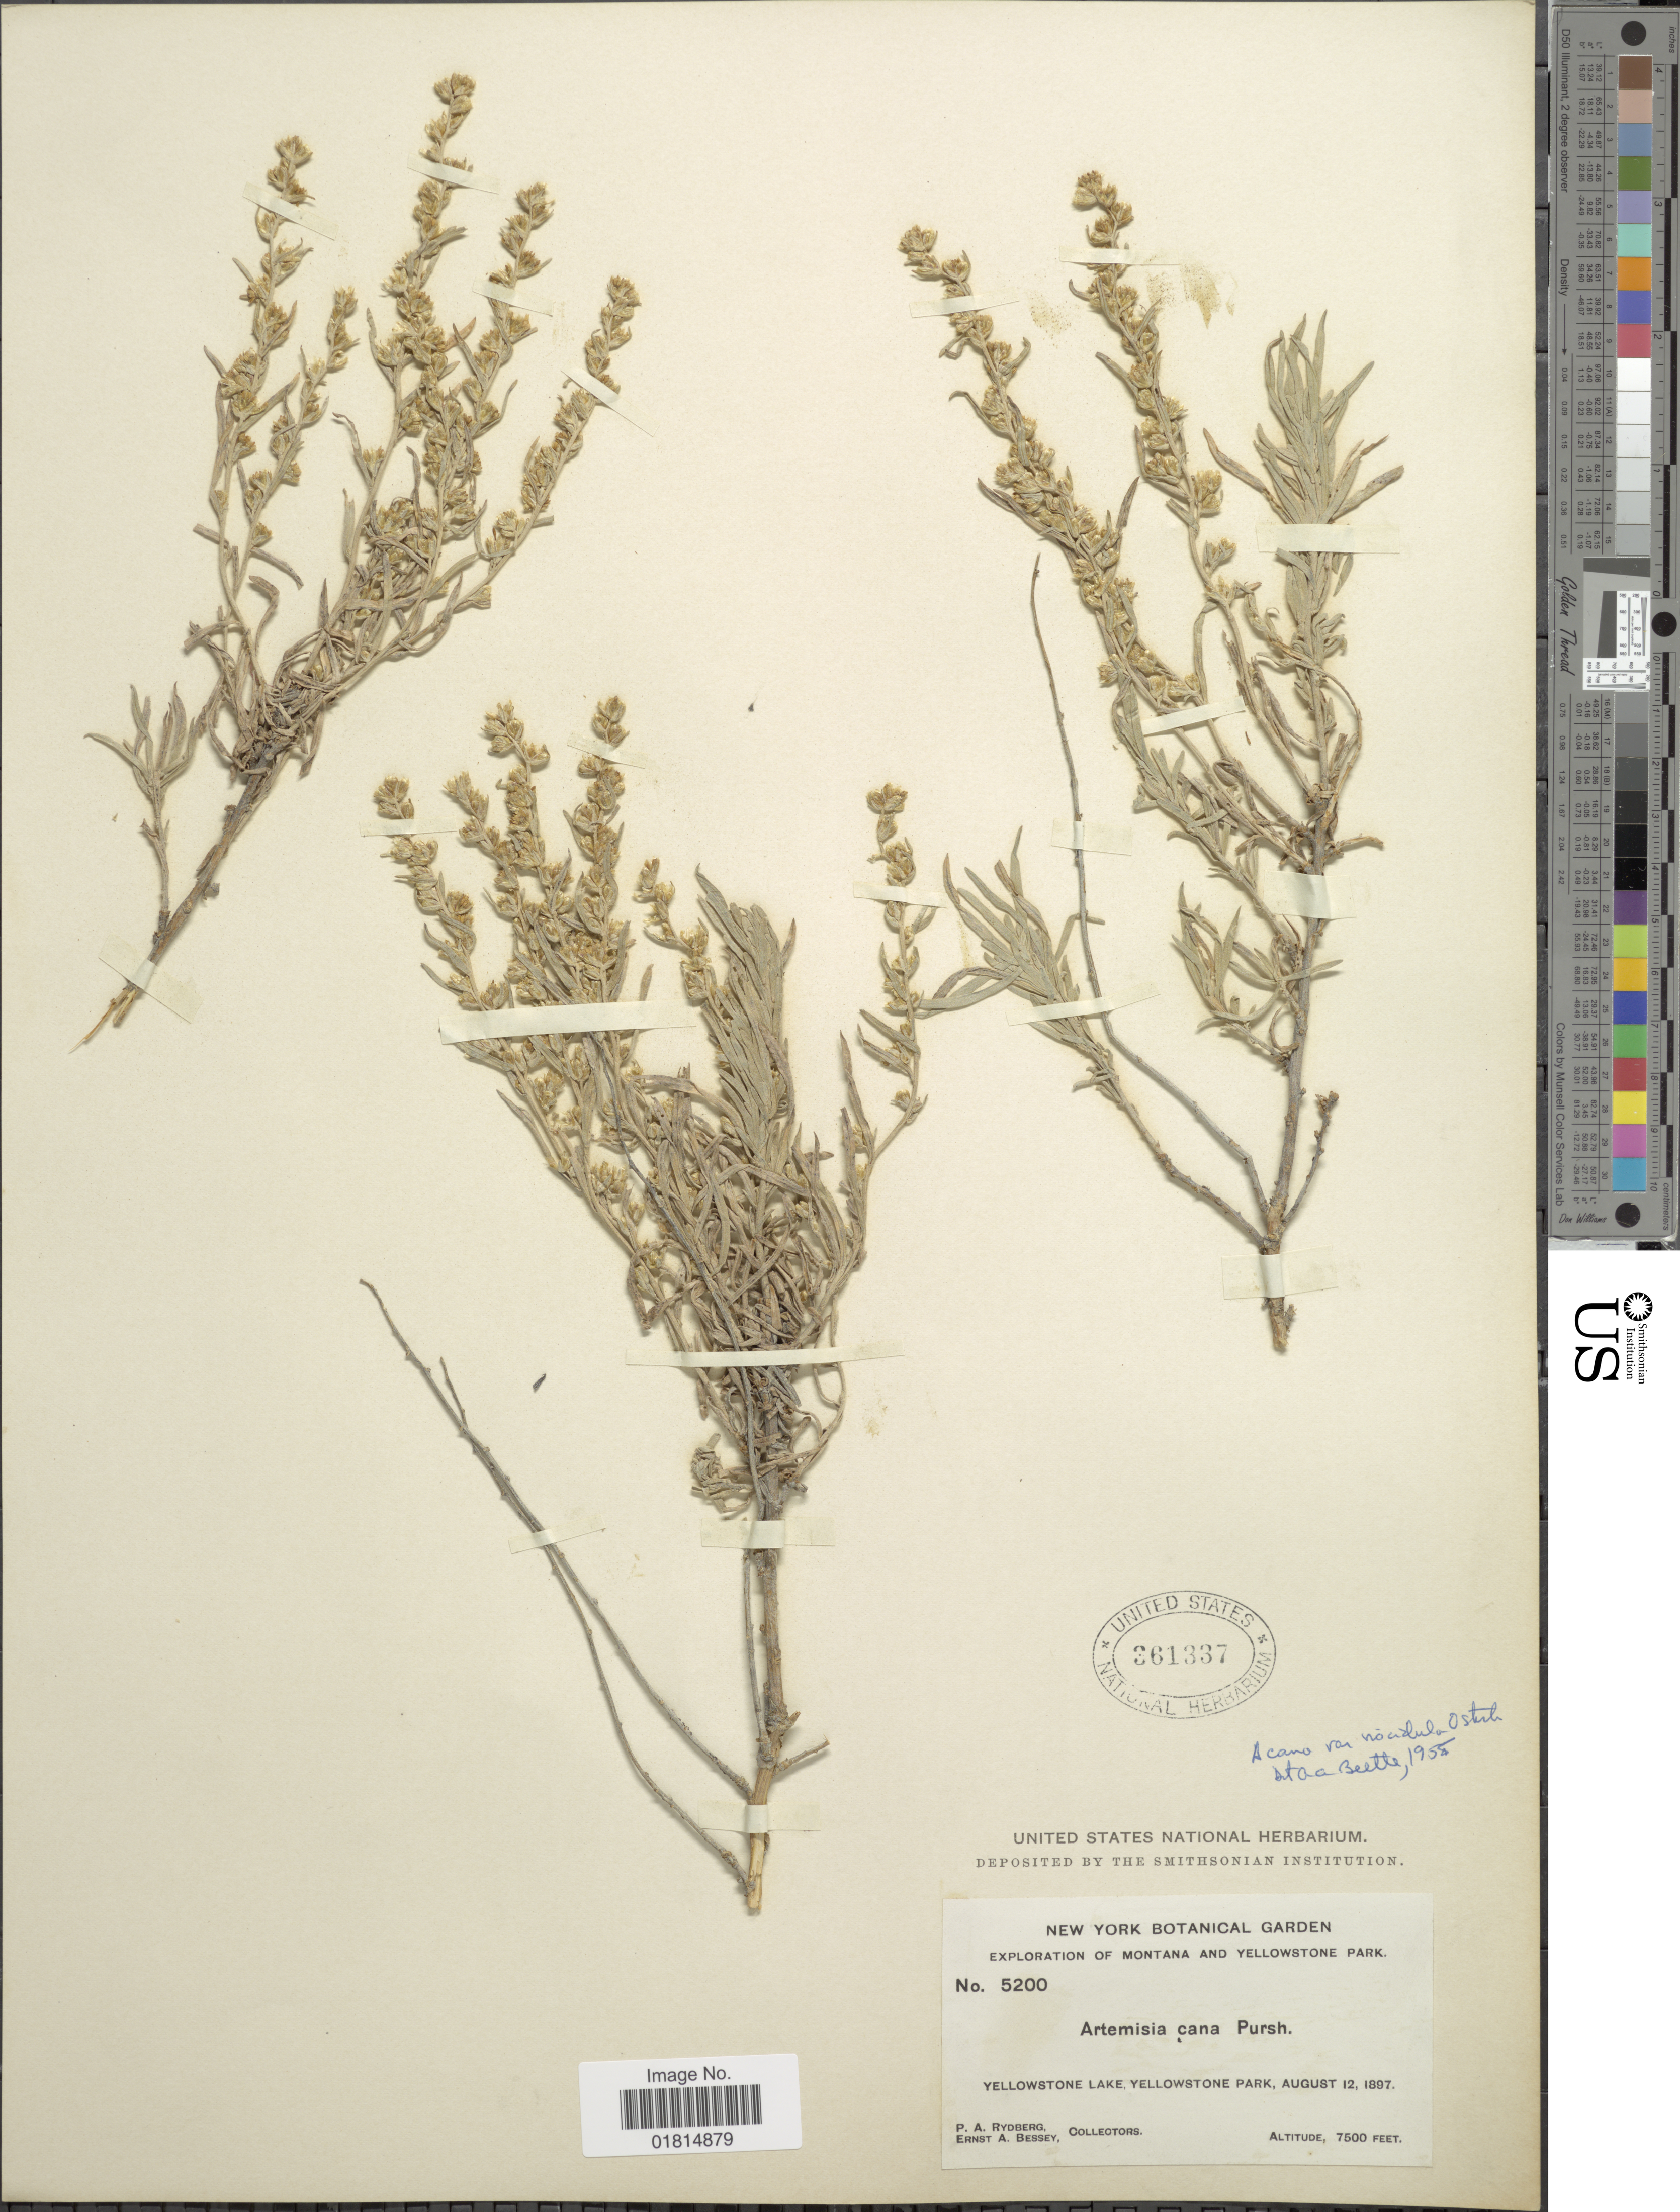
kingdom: Plantae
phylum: Tracheophyta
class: Magnoliopsida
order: Asterales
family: Asteraceae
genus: Artemisia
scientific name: Artemisia cana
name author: Pursh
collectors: P. A. Rydberg & E. A. Bessey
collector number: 5200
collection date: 1897-08-12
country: United States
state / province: Montana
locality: Montana and Yellowstone Park. Yellowstone Lake, Yellowstone Park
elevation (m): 2286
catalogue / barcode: US 361337